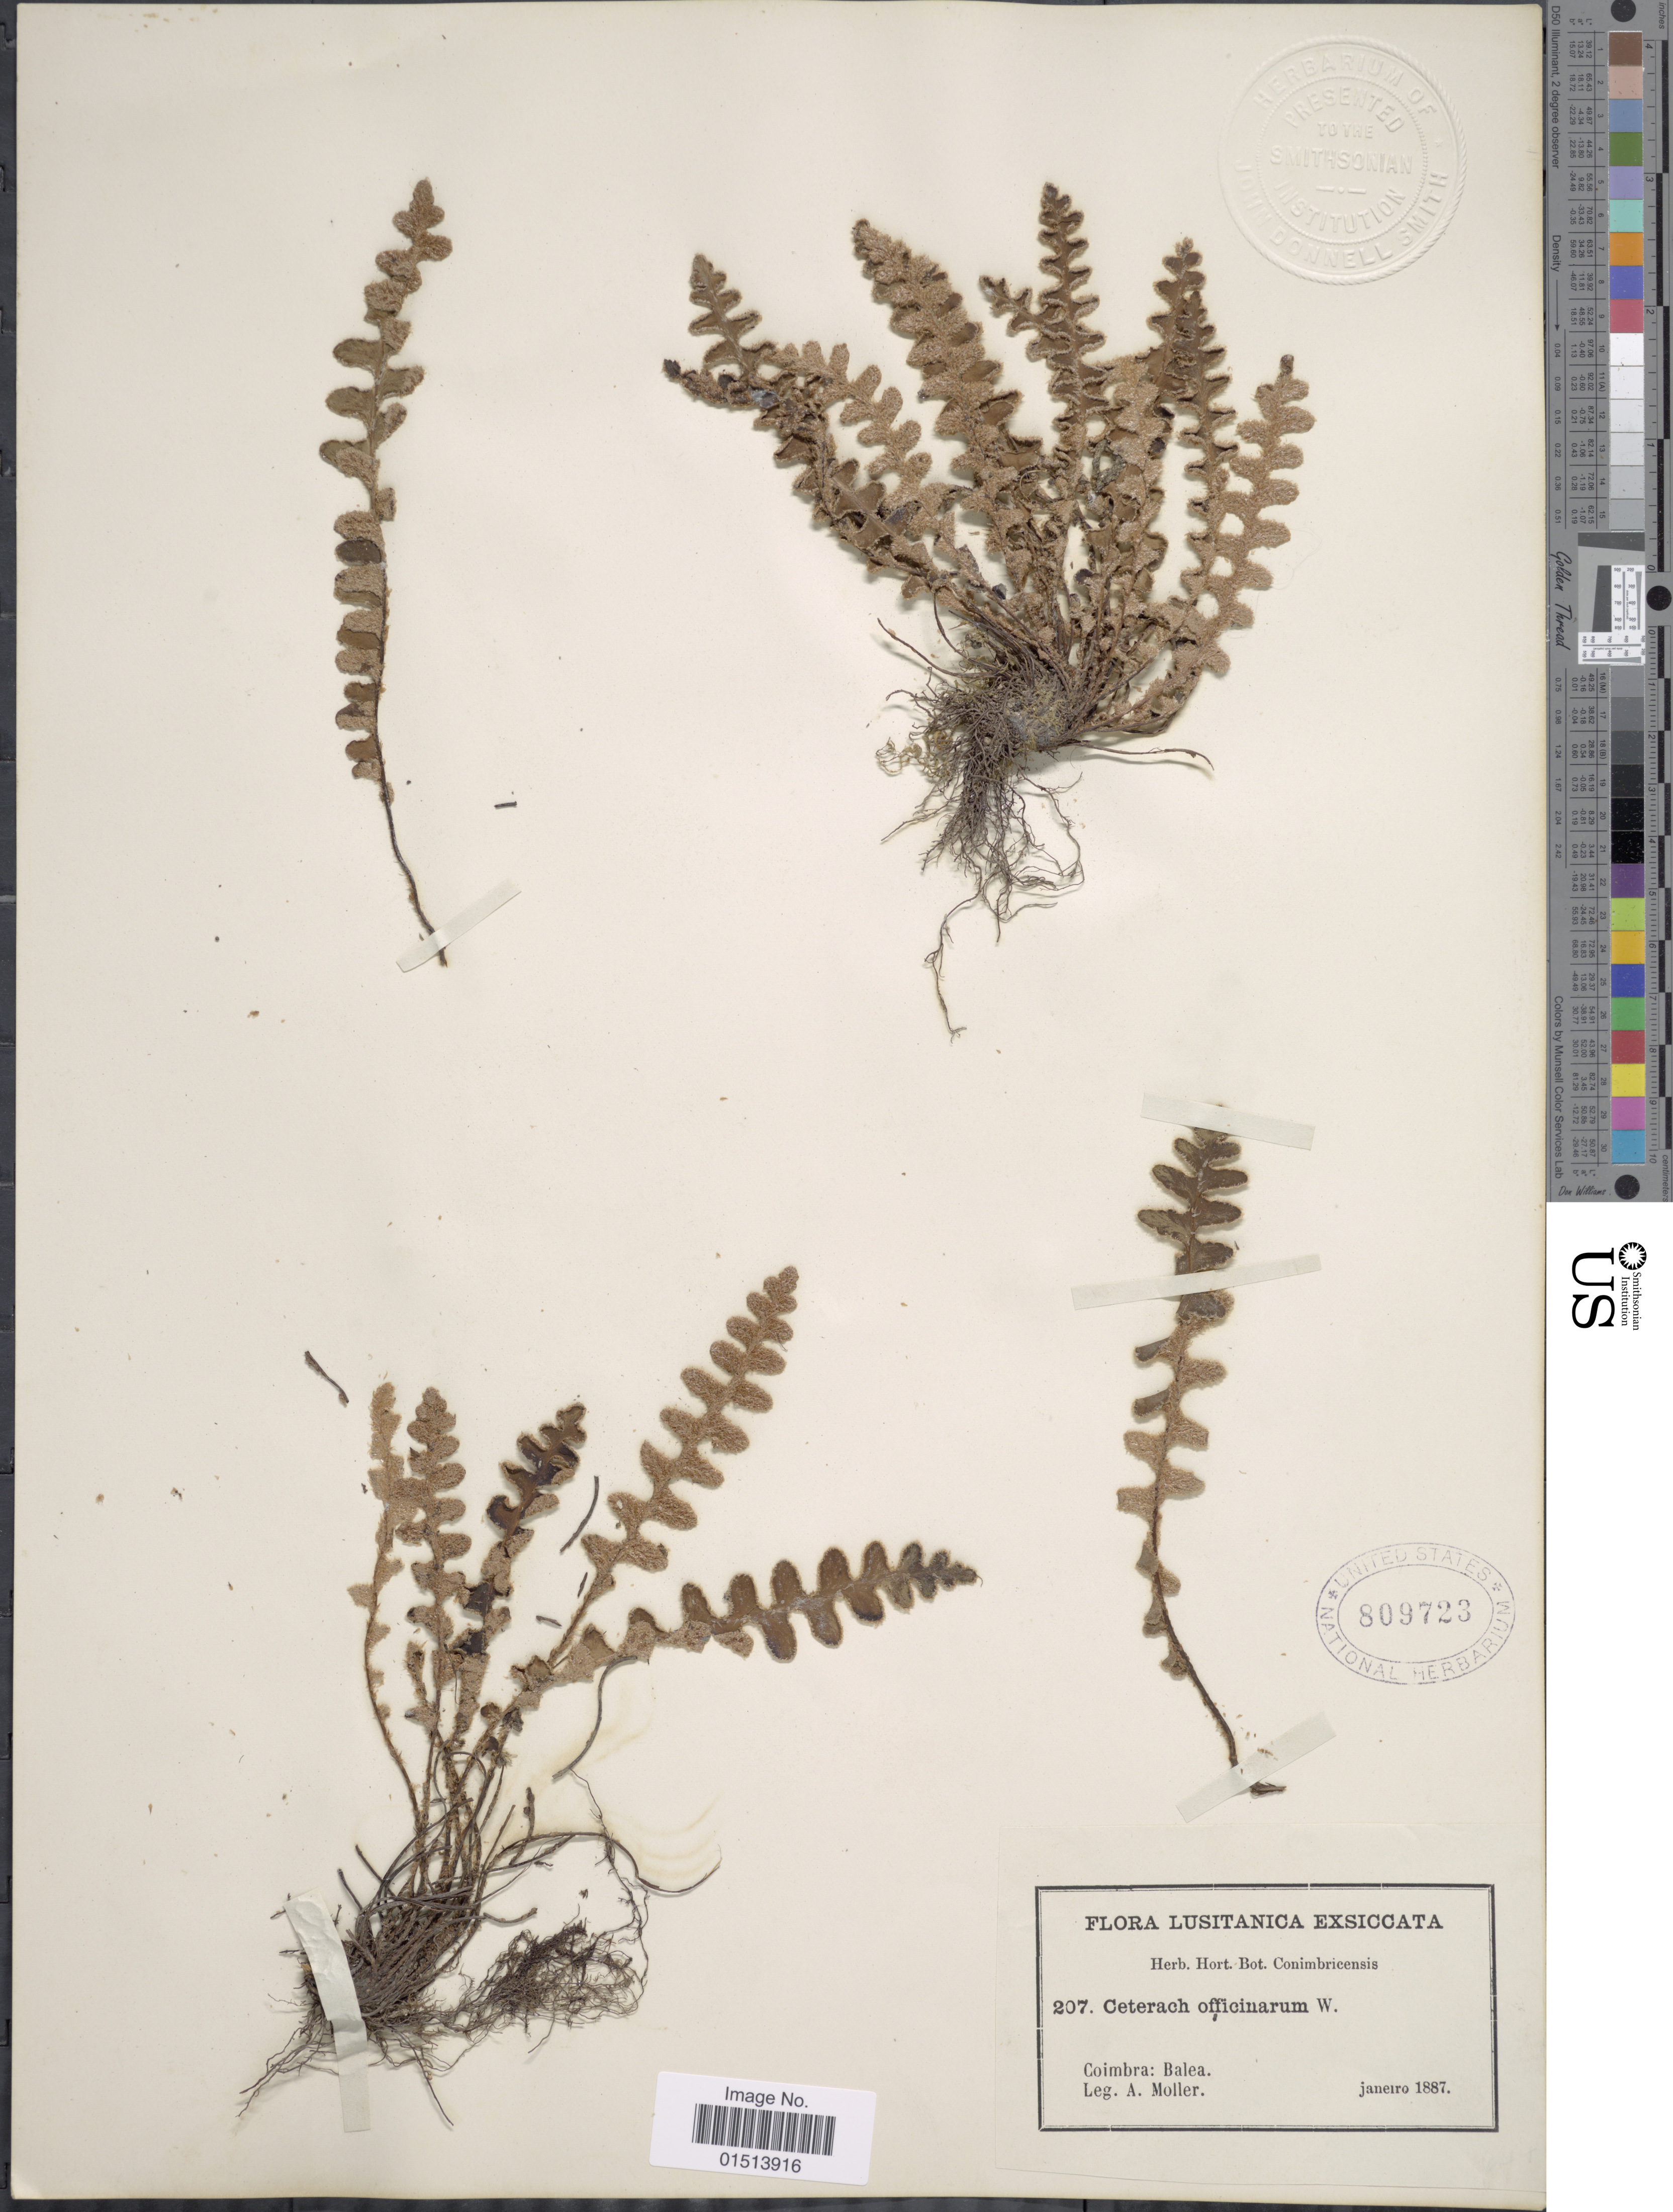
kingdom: Plantae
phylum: Tracheophyta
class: Polypodiopsida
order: Polypodiales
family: Aspleniaceae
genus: Asplenium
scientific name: Asplenium officinarum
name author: DC.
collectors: A. Moller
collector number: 207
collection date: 1887-01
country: Portugal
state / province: Coimbra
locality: Lusitanica, Coimbra: Balea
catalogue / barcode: US 809723